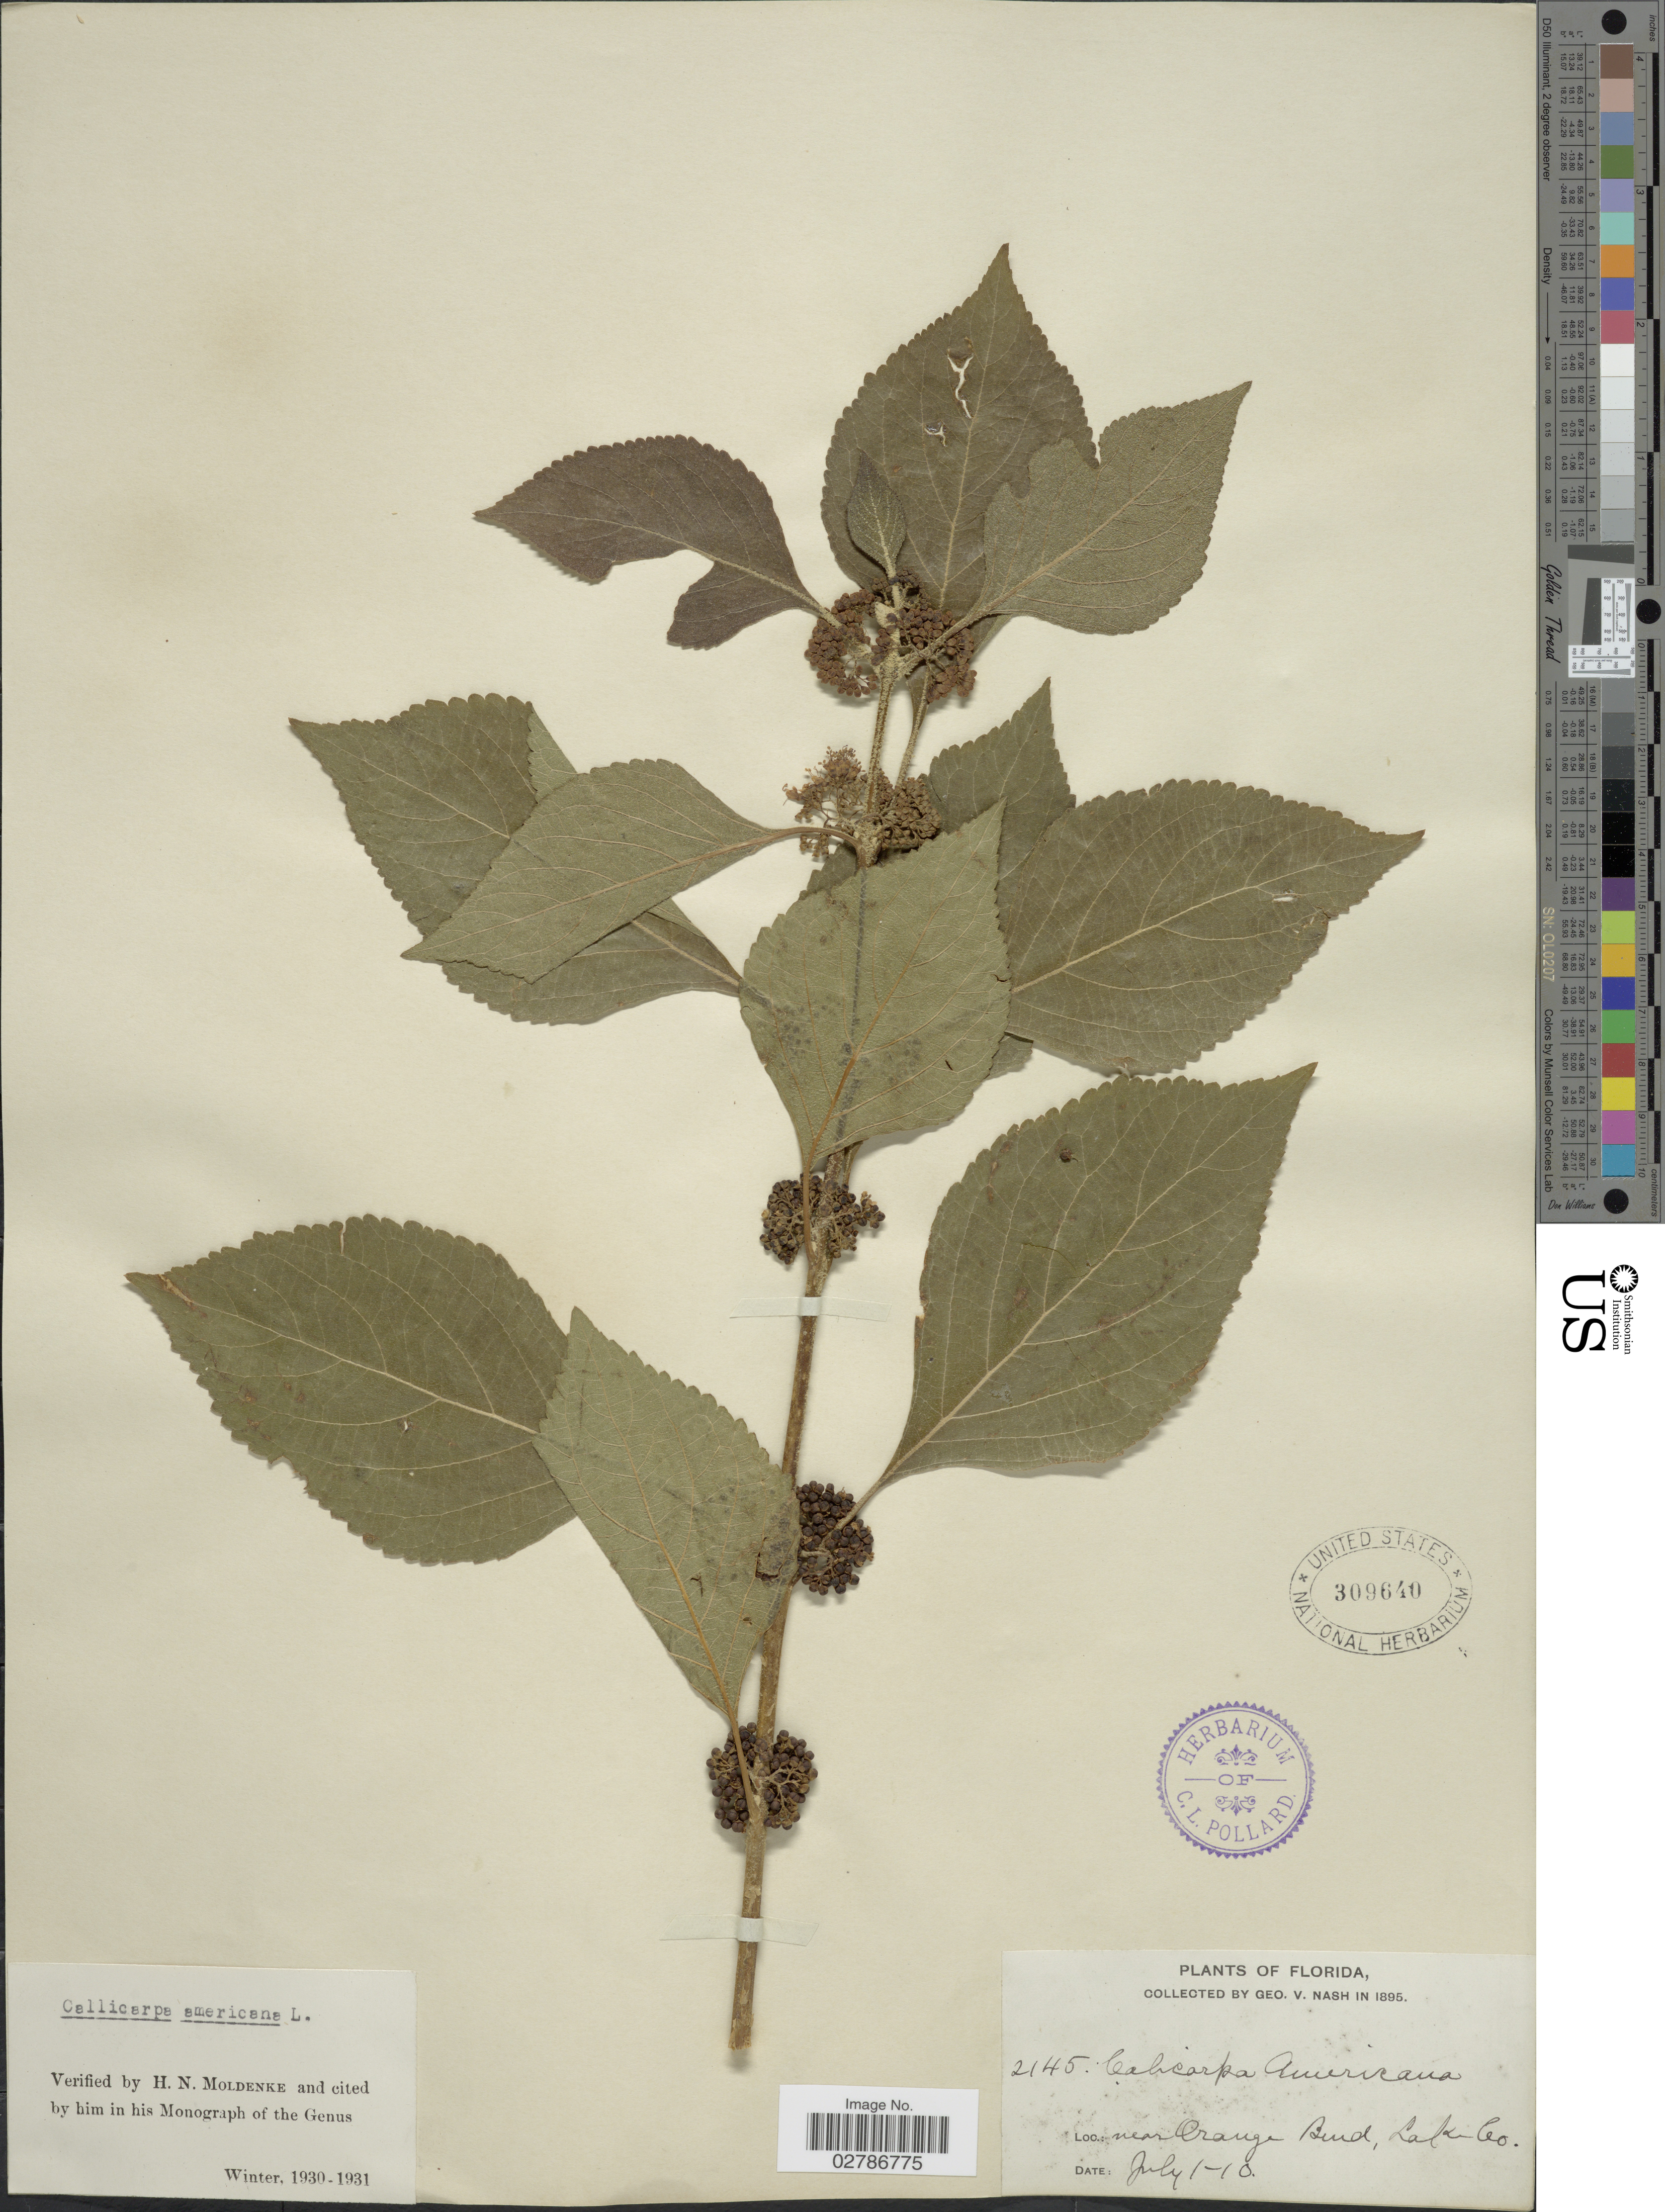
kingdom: Plantae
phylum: Tracheophyta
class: Magnoliopsida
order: Lamiales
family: Lamiaceae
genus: Callicarpa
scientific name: Callicarpa americana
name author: L.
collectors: G. V. Nash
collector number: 2145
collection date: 1895-07-01/1895-07-10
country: United States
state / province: Florida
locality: Near Orange Bend, Lake Co.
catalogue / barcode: US 309640